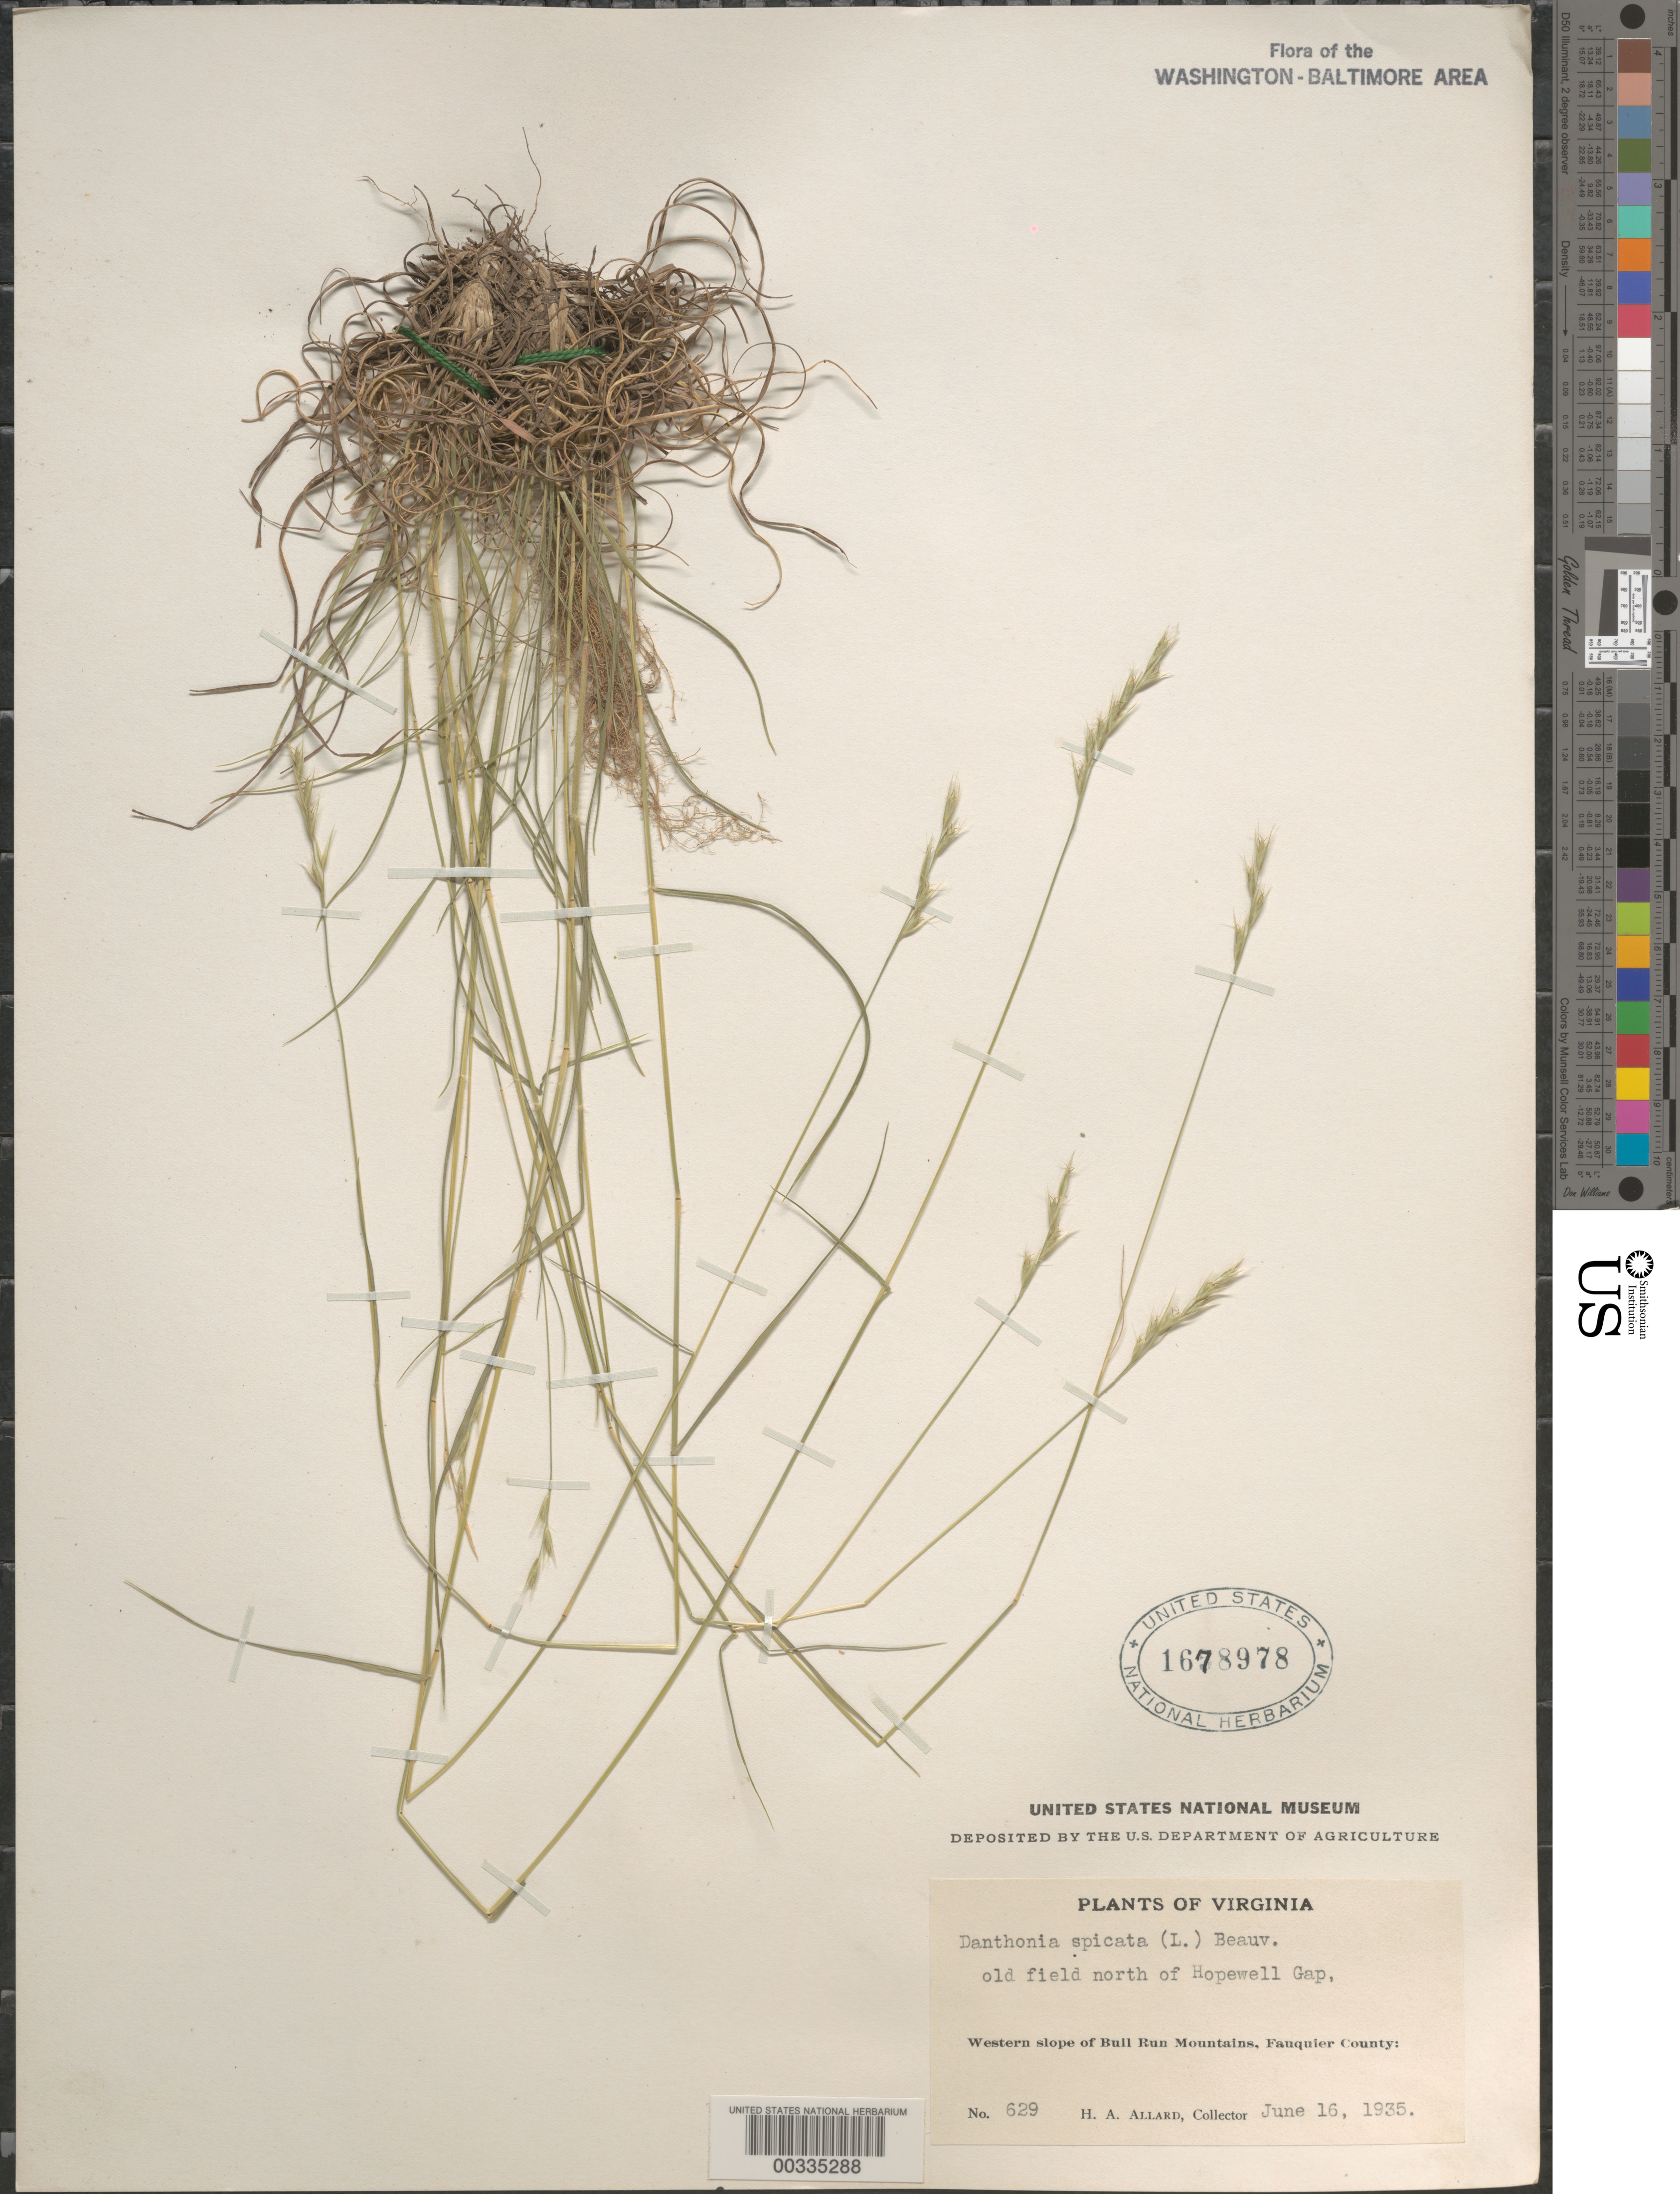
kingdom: Plantae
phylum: Tracheophyta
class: Liliopsida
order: Poales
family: Poaceae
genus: Danthonia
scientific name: Danthonia spicata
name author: (L.) P. Beauv. ex Roem. & Schult.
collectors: H. A. Allard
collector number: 629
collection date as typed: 16 Jun 1935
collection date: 1935-06-16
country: United States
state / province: Virginia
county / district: Fauquier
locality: North of Hopewell Gap, western slope of Bull Run Mts.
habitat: Old field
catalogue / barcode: US 1678978